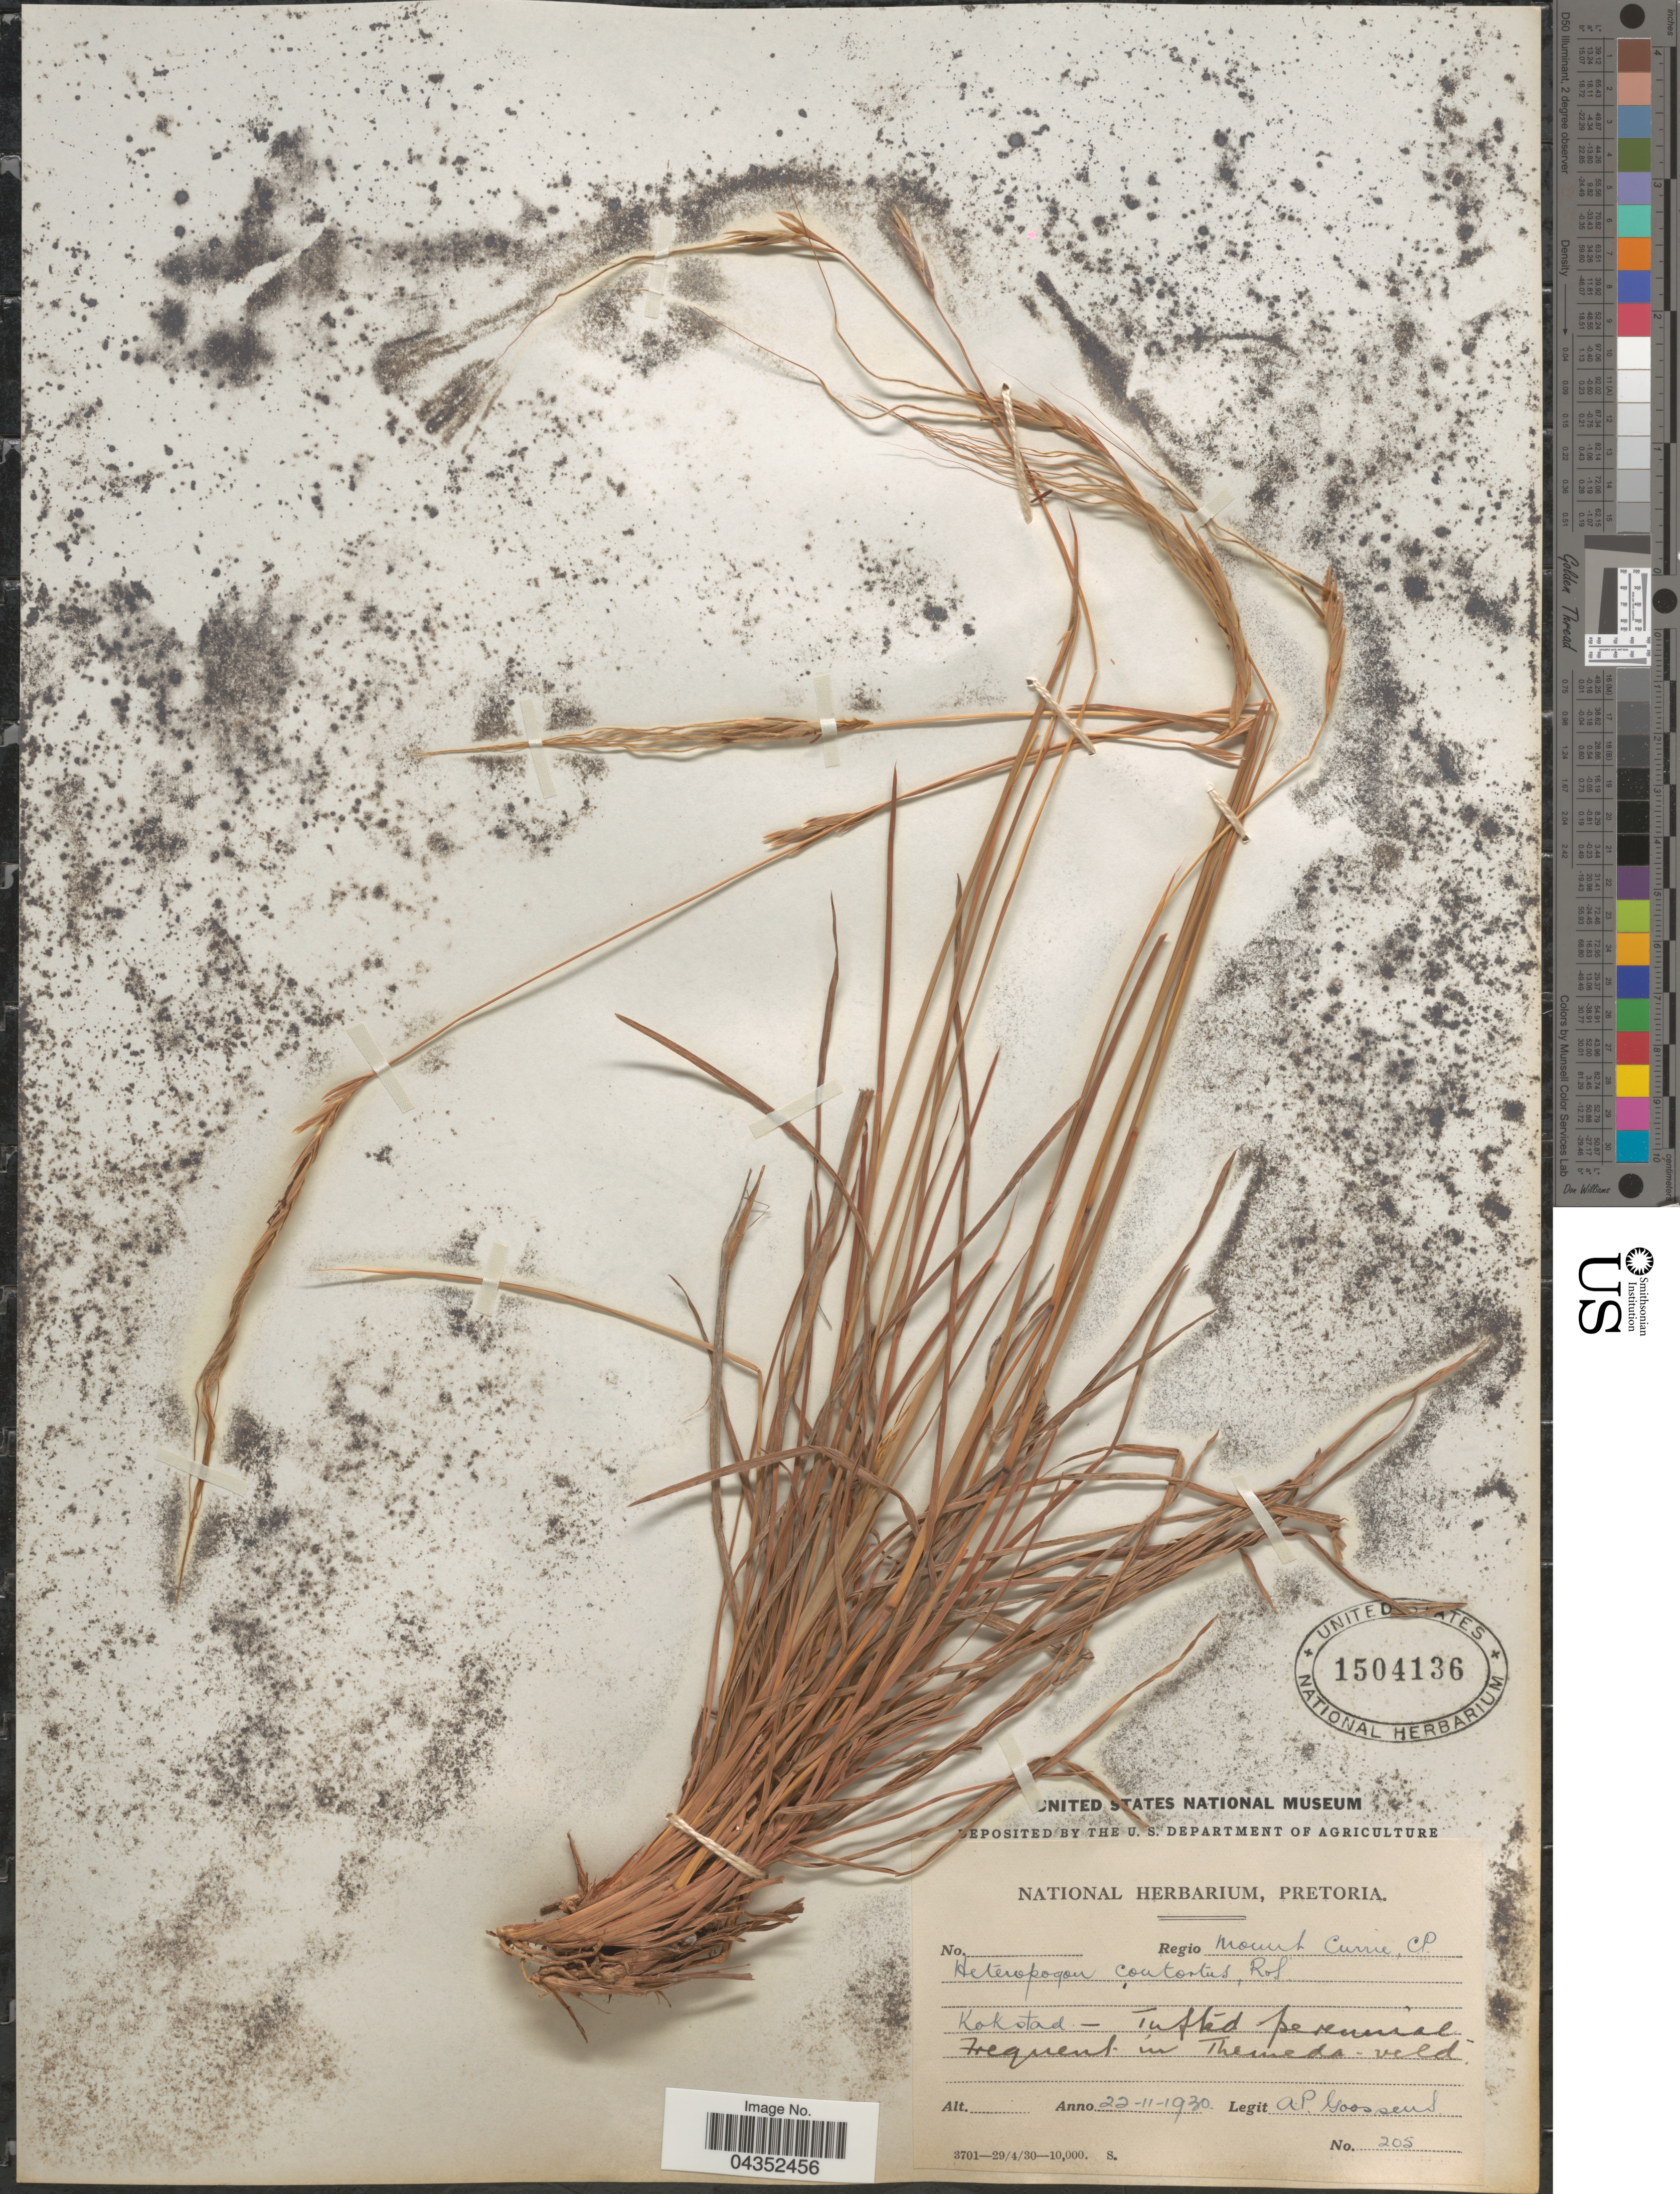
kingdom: Plantae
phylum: Tracheophyta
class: Liliopsida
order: Poales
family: Poaceae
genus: Heteropogon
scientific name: Heteropogon contortus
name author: (L.) P. Beauv. ex Roem. & Schult.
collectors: A. P. G. Goossens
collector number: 205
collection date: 1930-11-22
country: South Africa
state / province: KwaZulu-Natal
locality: Regio Mount Currie. Kokstad.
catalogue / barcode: US 1504136